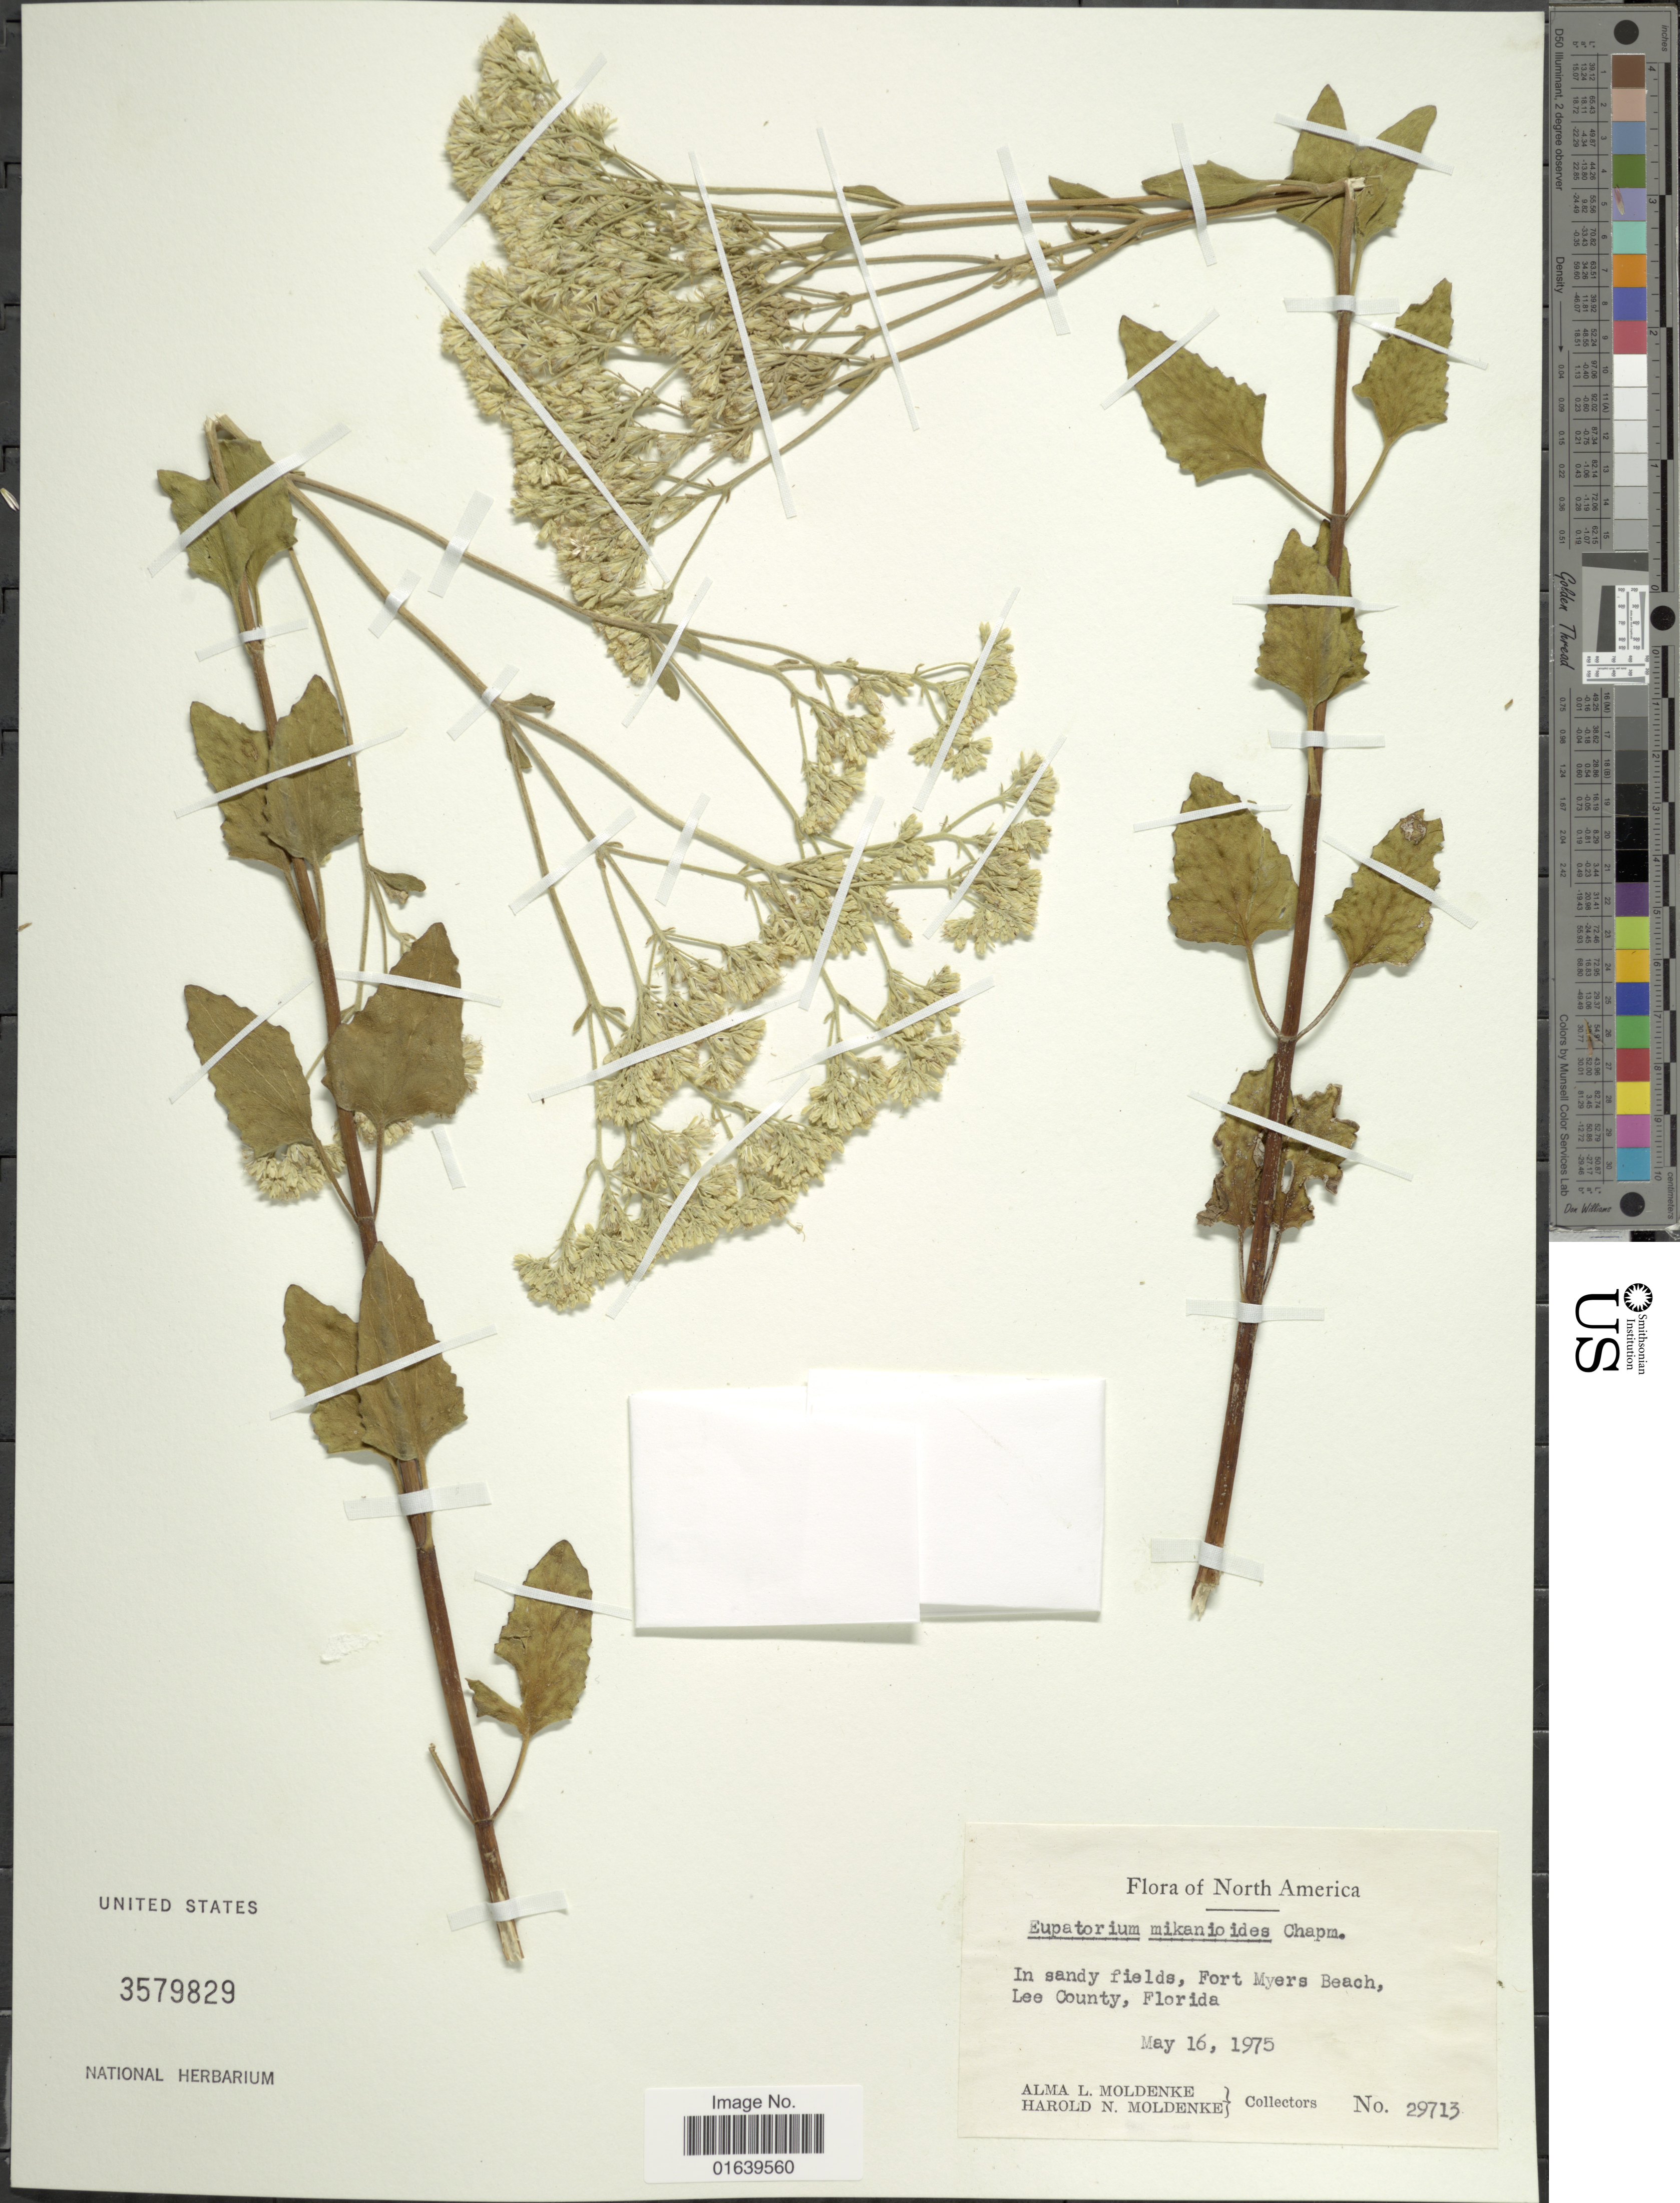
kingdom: Plantae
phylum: Tracheophyta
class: Magnoliopsida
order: Asterales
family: Asteraceae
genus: Eupatorium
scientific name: Eupatorium mikanioides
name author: Chapman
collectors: A. L. Moldenke & H. N. Moldenke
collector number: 29713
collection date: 1975-05-16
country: United States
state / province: Florida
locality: In sandy fields, Fort Myers Beach, Lee County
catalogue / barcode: US 3579829